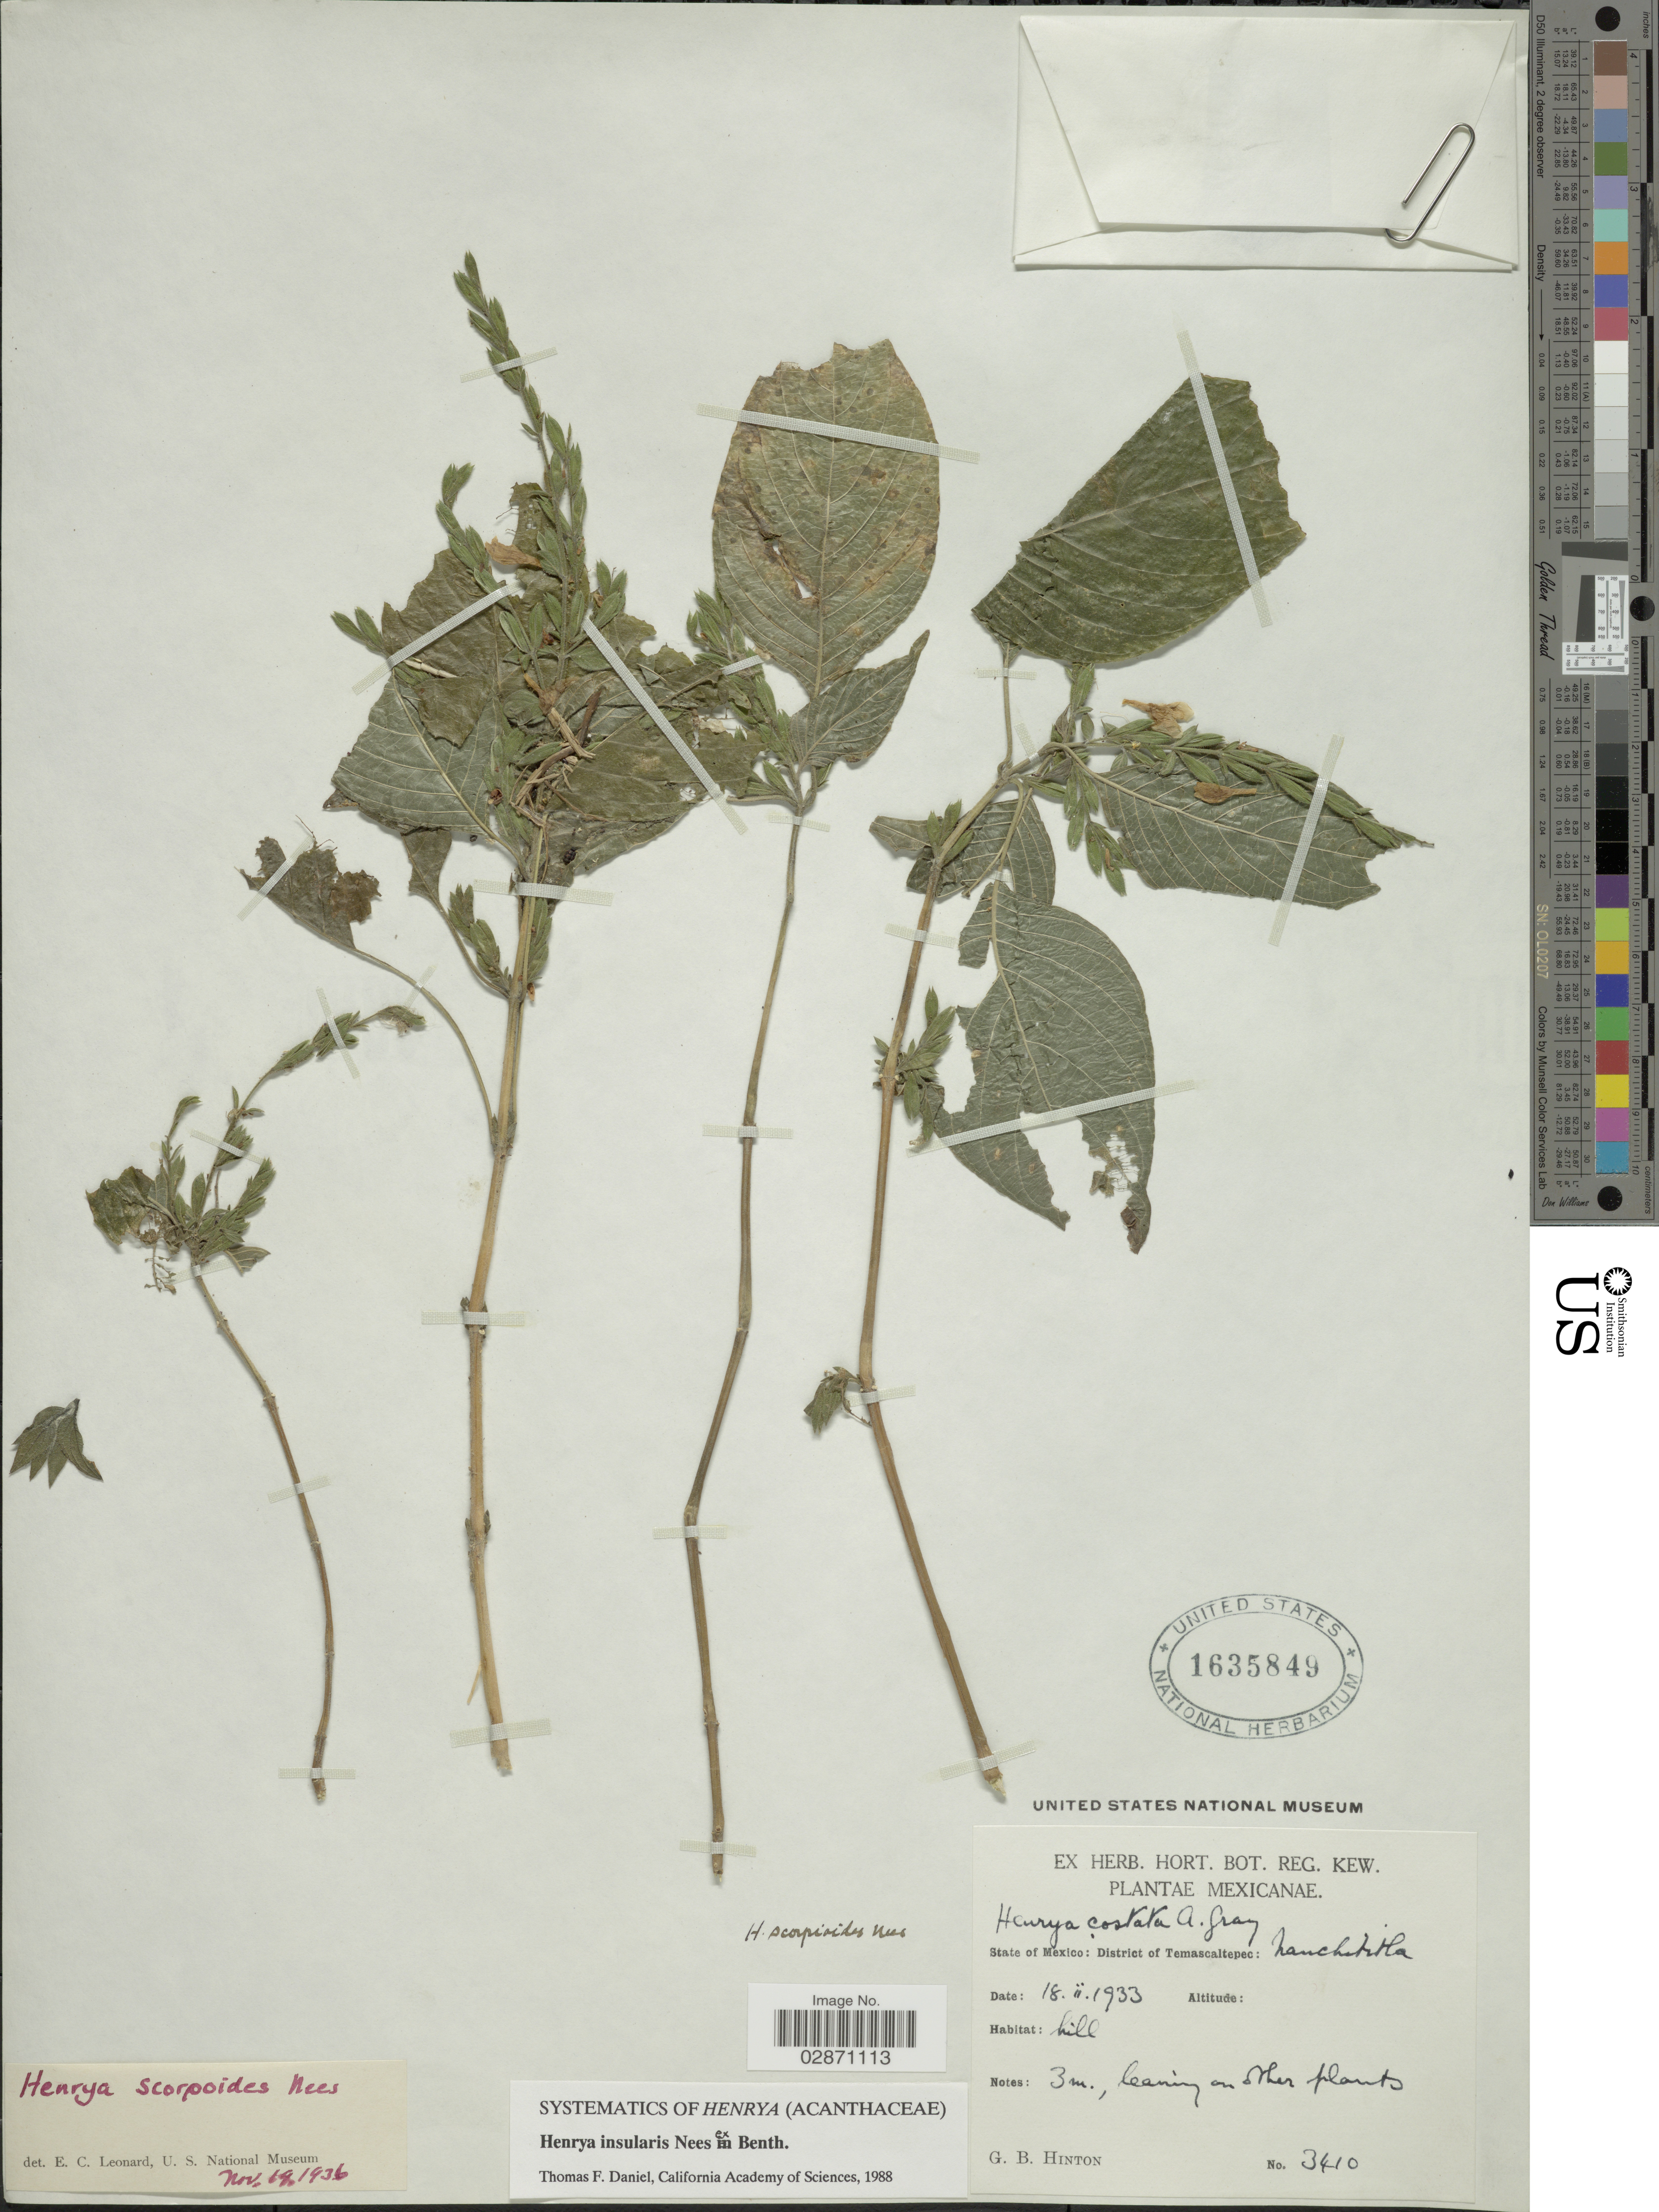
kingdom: Plantae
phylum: Tracheophyta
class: Magnoliopsida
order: Lamiales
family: Acanthaceae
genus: Henrya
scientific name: Henrya insularis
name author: Nees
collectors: G. B. Hinton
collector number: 3410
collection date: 1933-02-18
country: Mexico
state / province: México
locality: District of Temascaltepec: Nanchitila.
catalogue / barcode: US 1635849